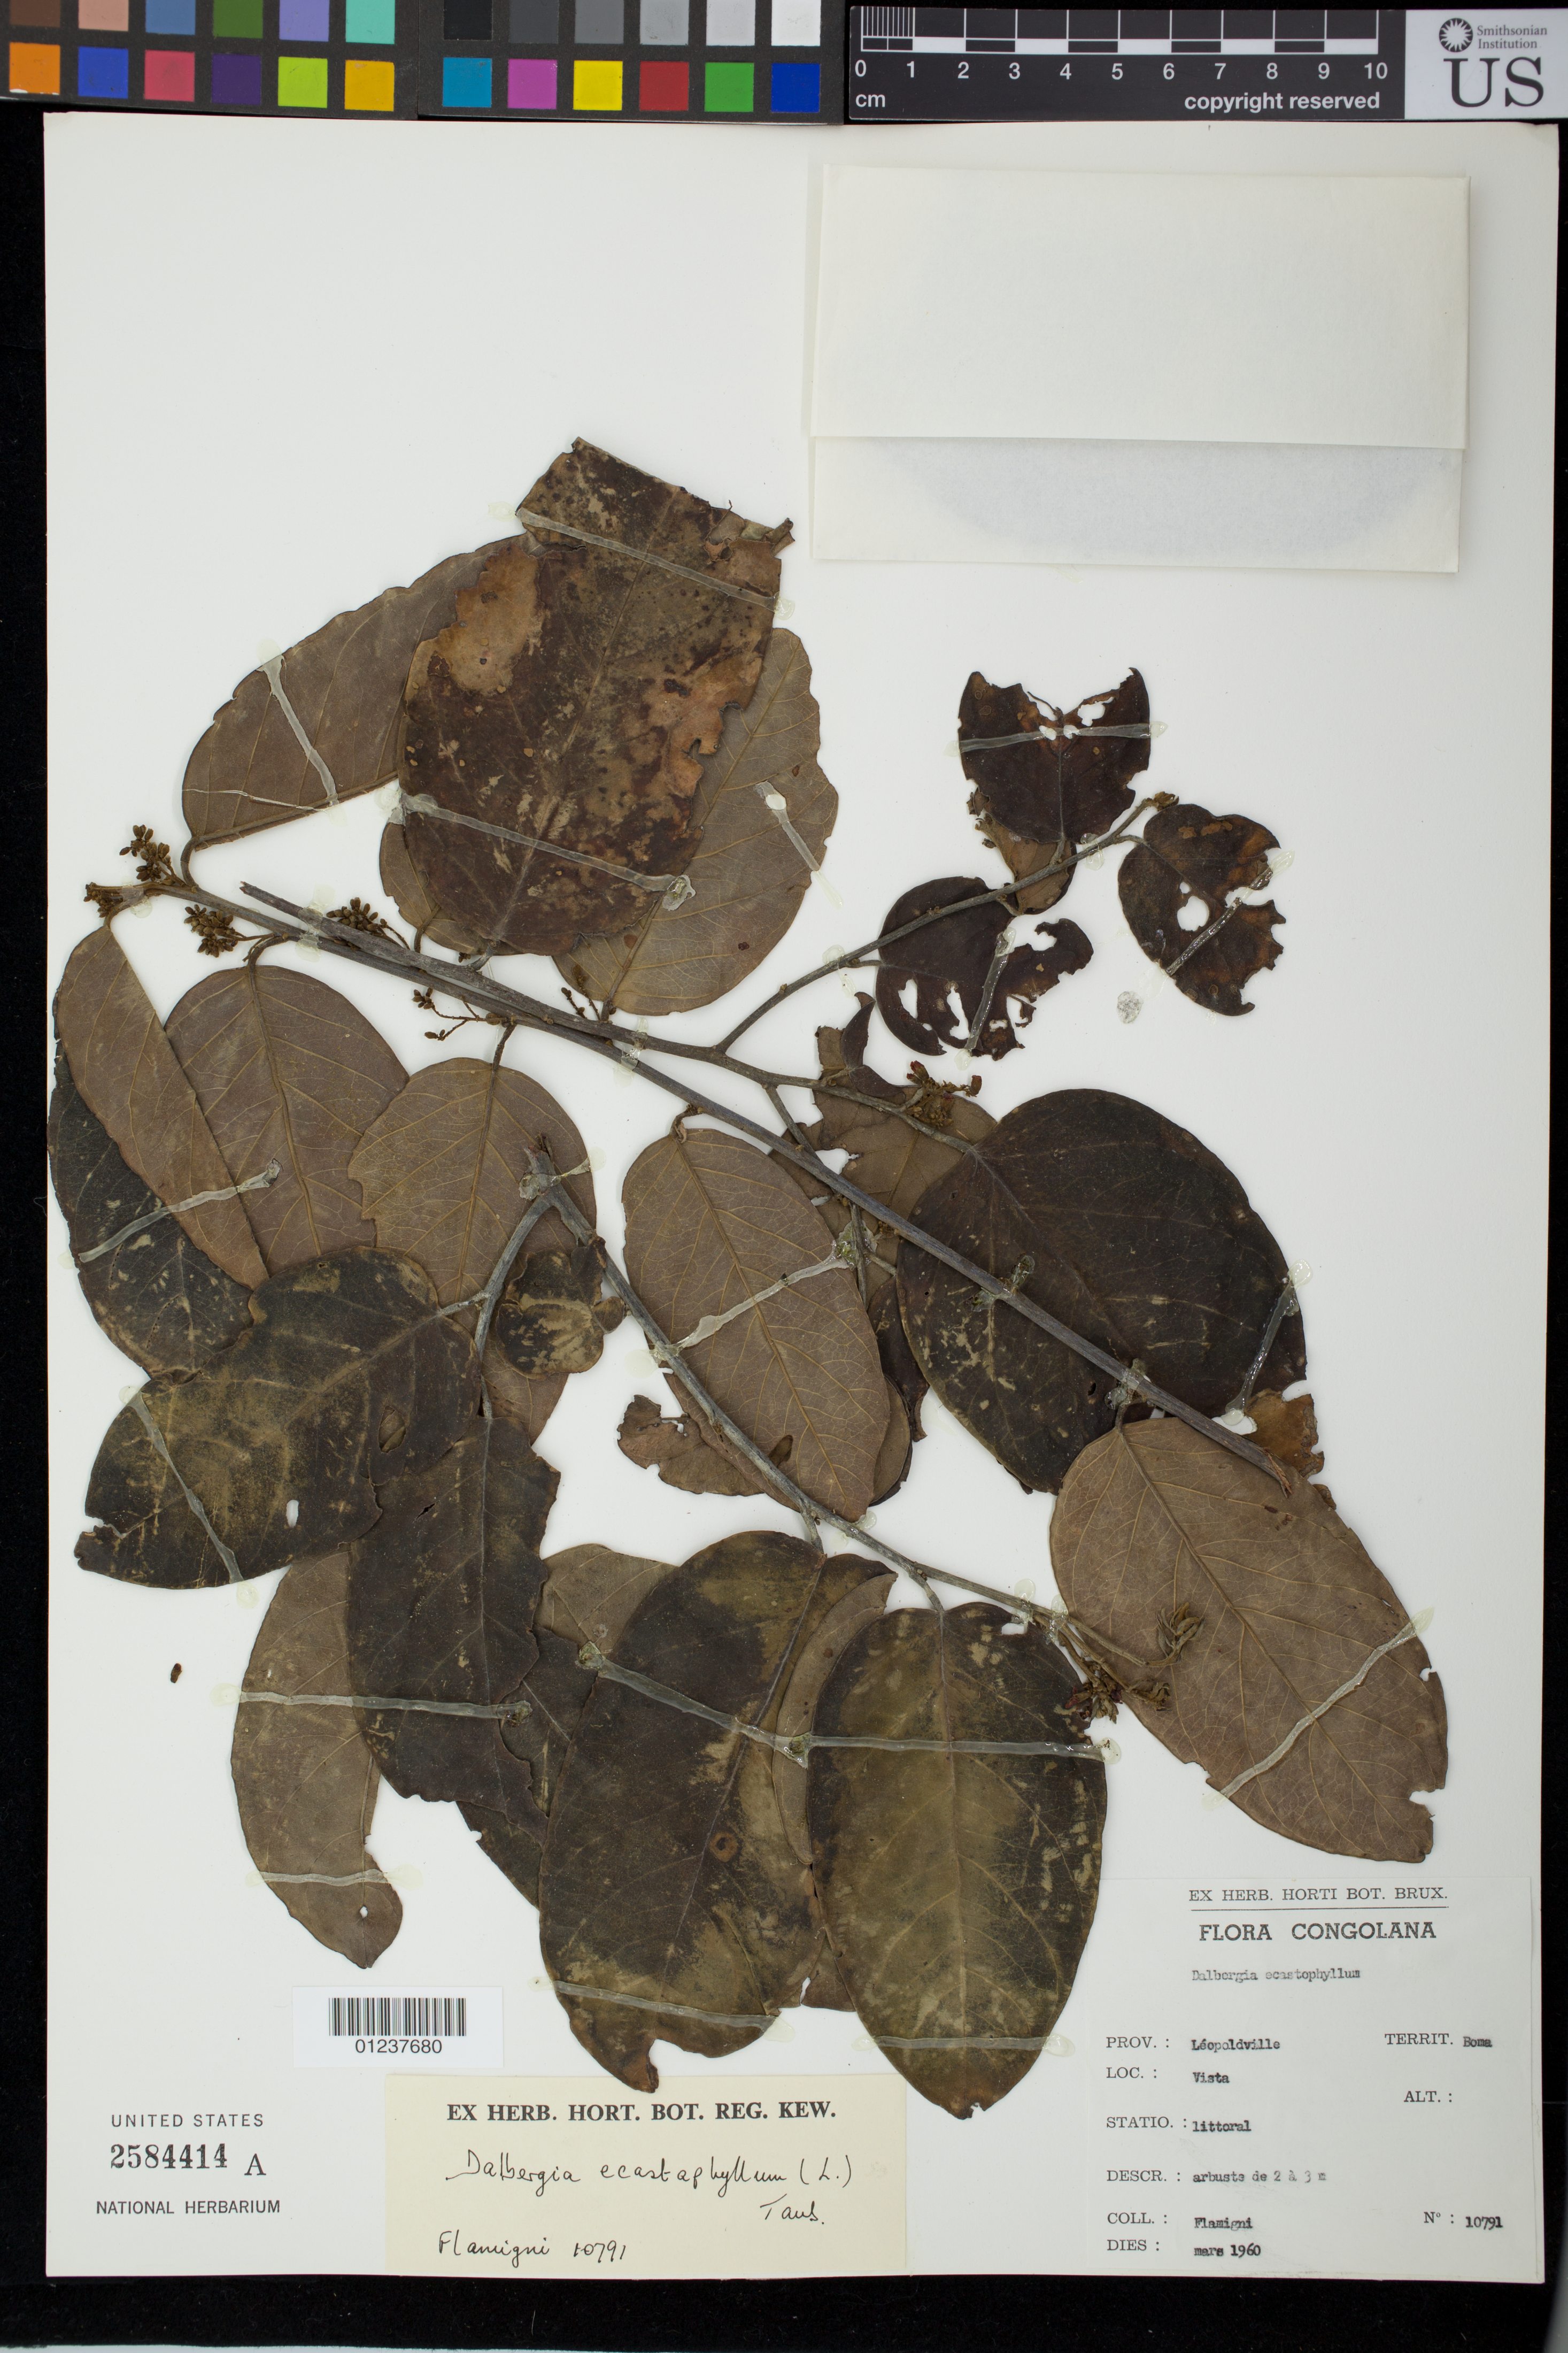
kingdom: Plantae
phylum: Tracheophyta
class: Magnoliopsida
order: Fabales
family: Fabaceae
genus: Dalbergia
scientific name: Dalbergia ecastaphyllum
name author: (L.) Taub.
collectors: A. Flamigni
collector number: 10791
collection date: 1960-03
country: Congo, Democratic Republic of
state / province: Kinshasa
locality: Leopoldville, Boma, Vista.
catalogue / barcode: US 2584414